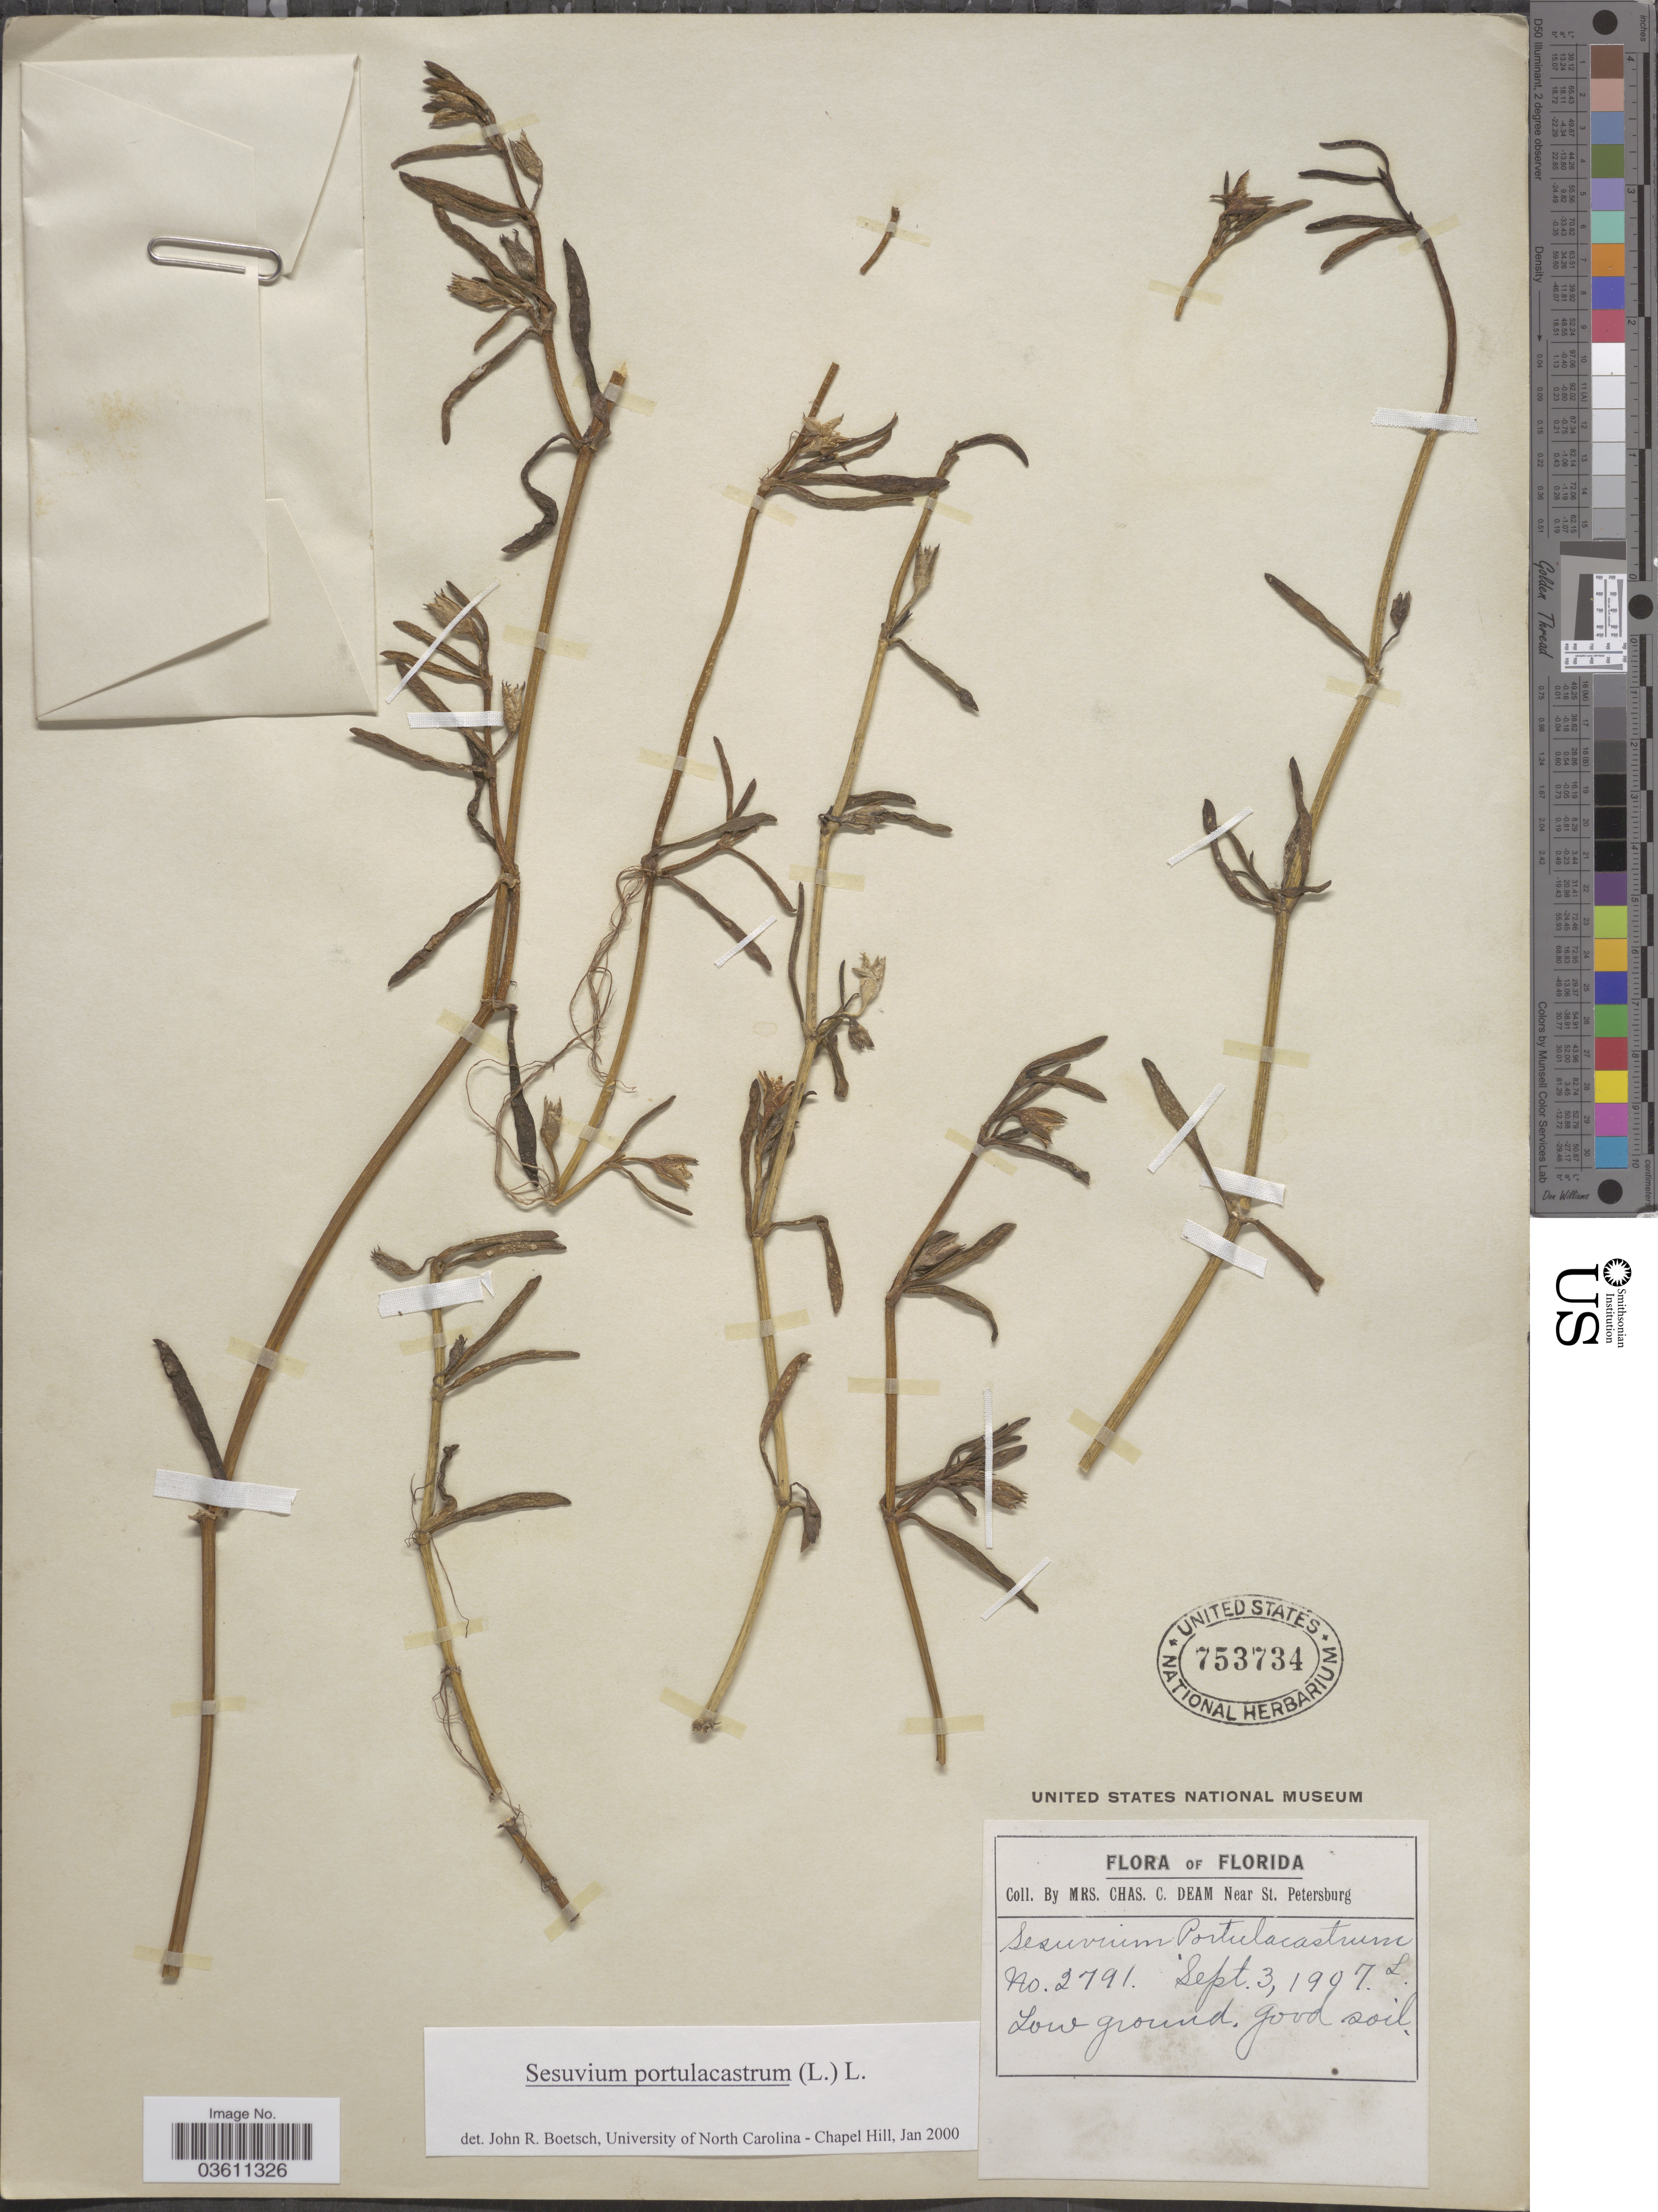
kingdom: Plantae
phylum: Tracheophyta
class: Magnoliopsida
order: Caryophyllales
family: Aizoaceae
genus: Sesuvium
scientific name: Sesuvium portulacastrum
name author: (L.) L.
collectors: C. Deam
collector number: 2791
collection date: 1907-09-03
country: United States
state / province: Florida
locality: Near St. Petersburg.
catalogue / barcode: US 753734